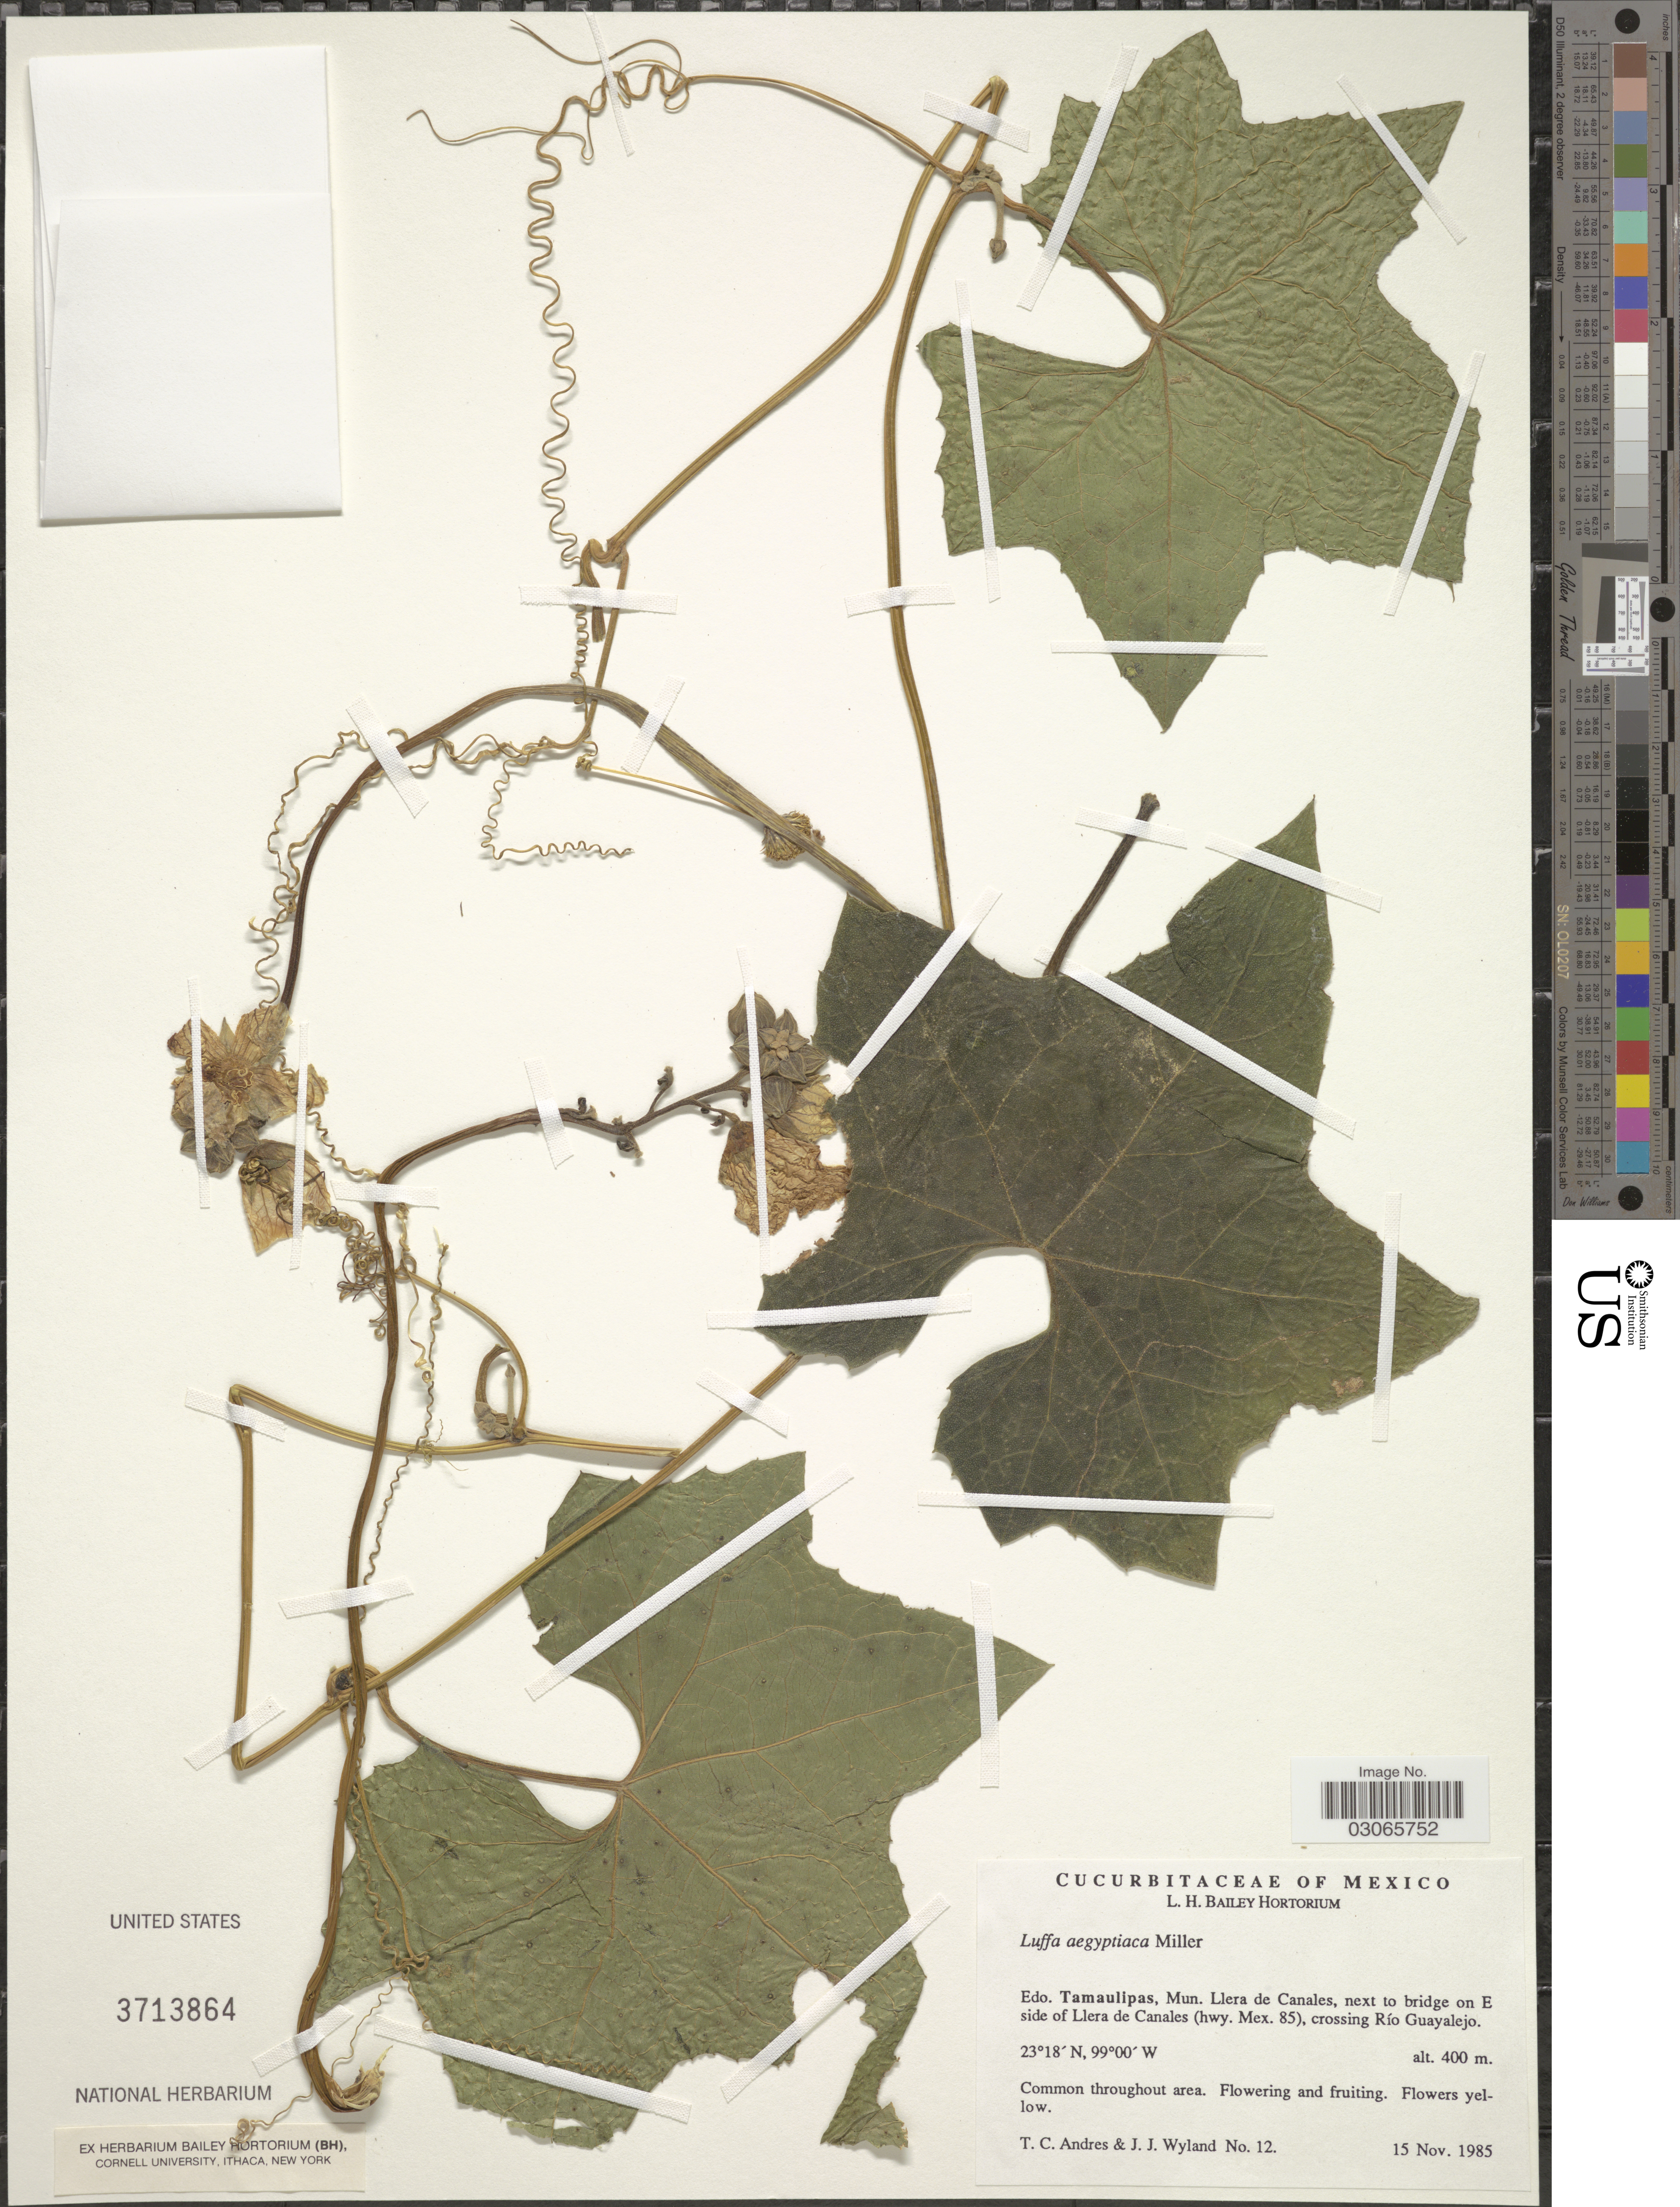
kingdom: Plantae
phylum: Tracheophyta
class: Magnoliopsida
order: Cucurbitales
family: Cucurbitaceae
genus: Luffa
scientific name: Luffa aegyptiaca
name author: Mill.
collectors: T. C. Andres & J. J. Wyland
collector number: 12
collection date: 1985-11-15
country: Mexico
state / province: Tamaulipas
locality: Mun. Llera de Canales, next to bridge on E side of Llera de Canales (hwy. Mex. 85), crossing Río Guayalejo.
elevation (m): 400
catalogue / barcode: US 3713864